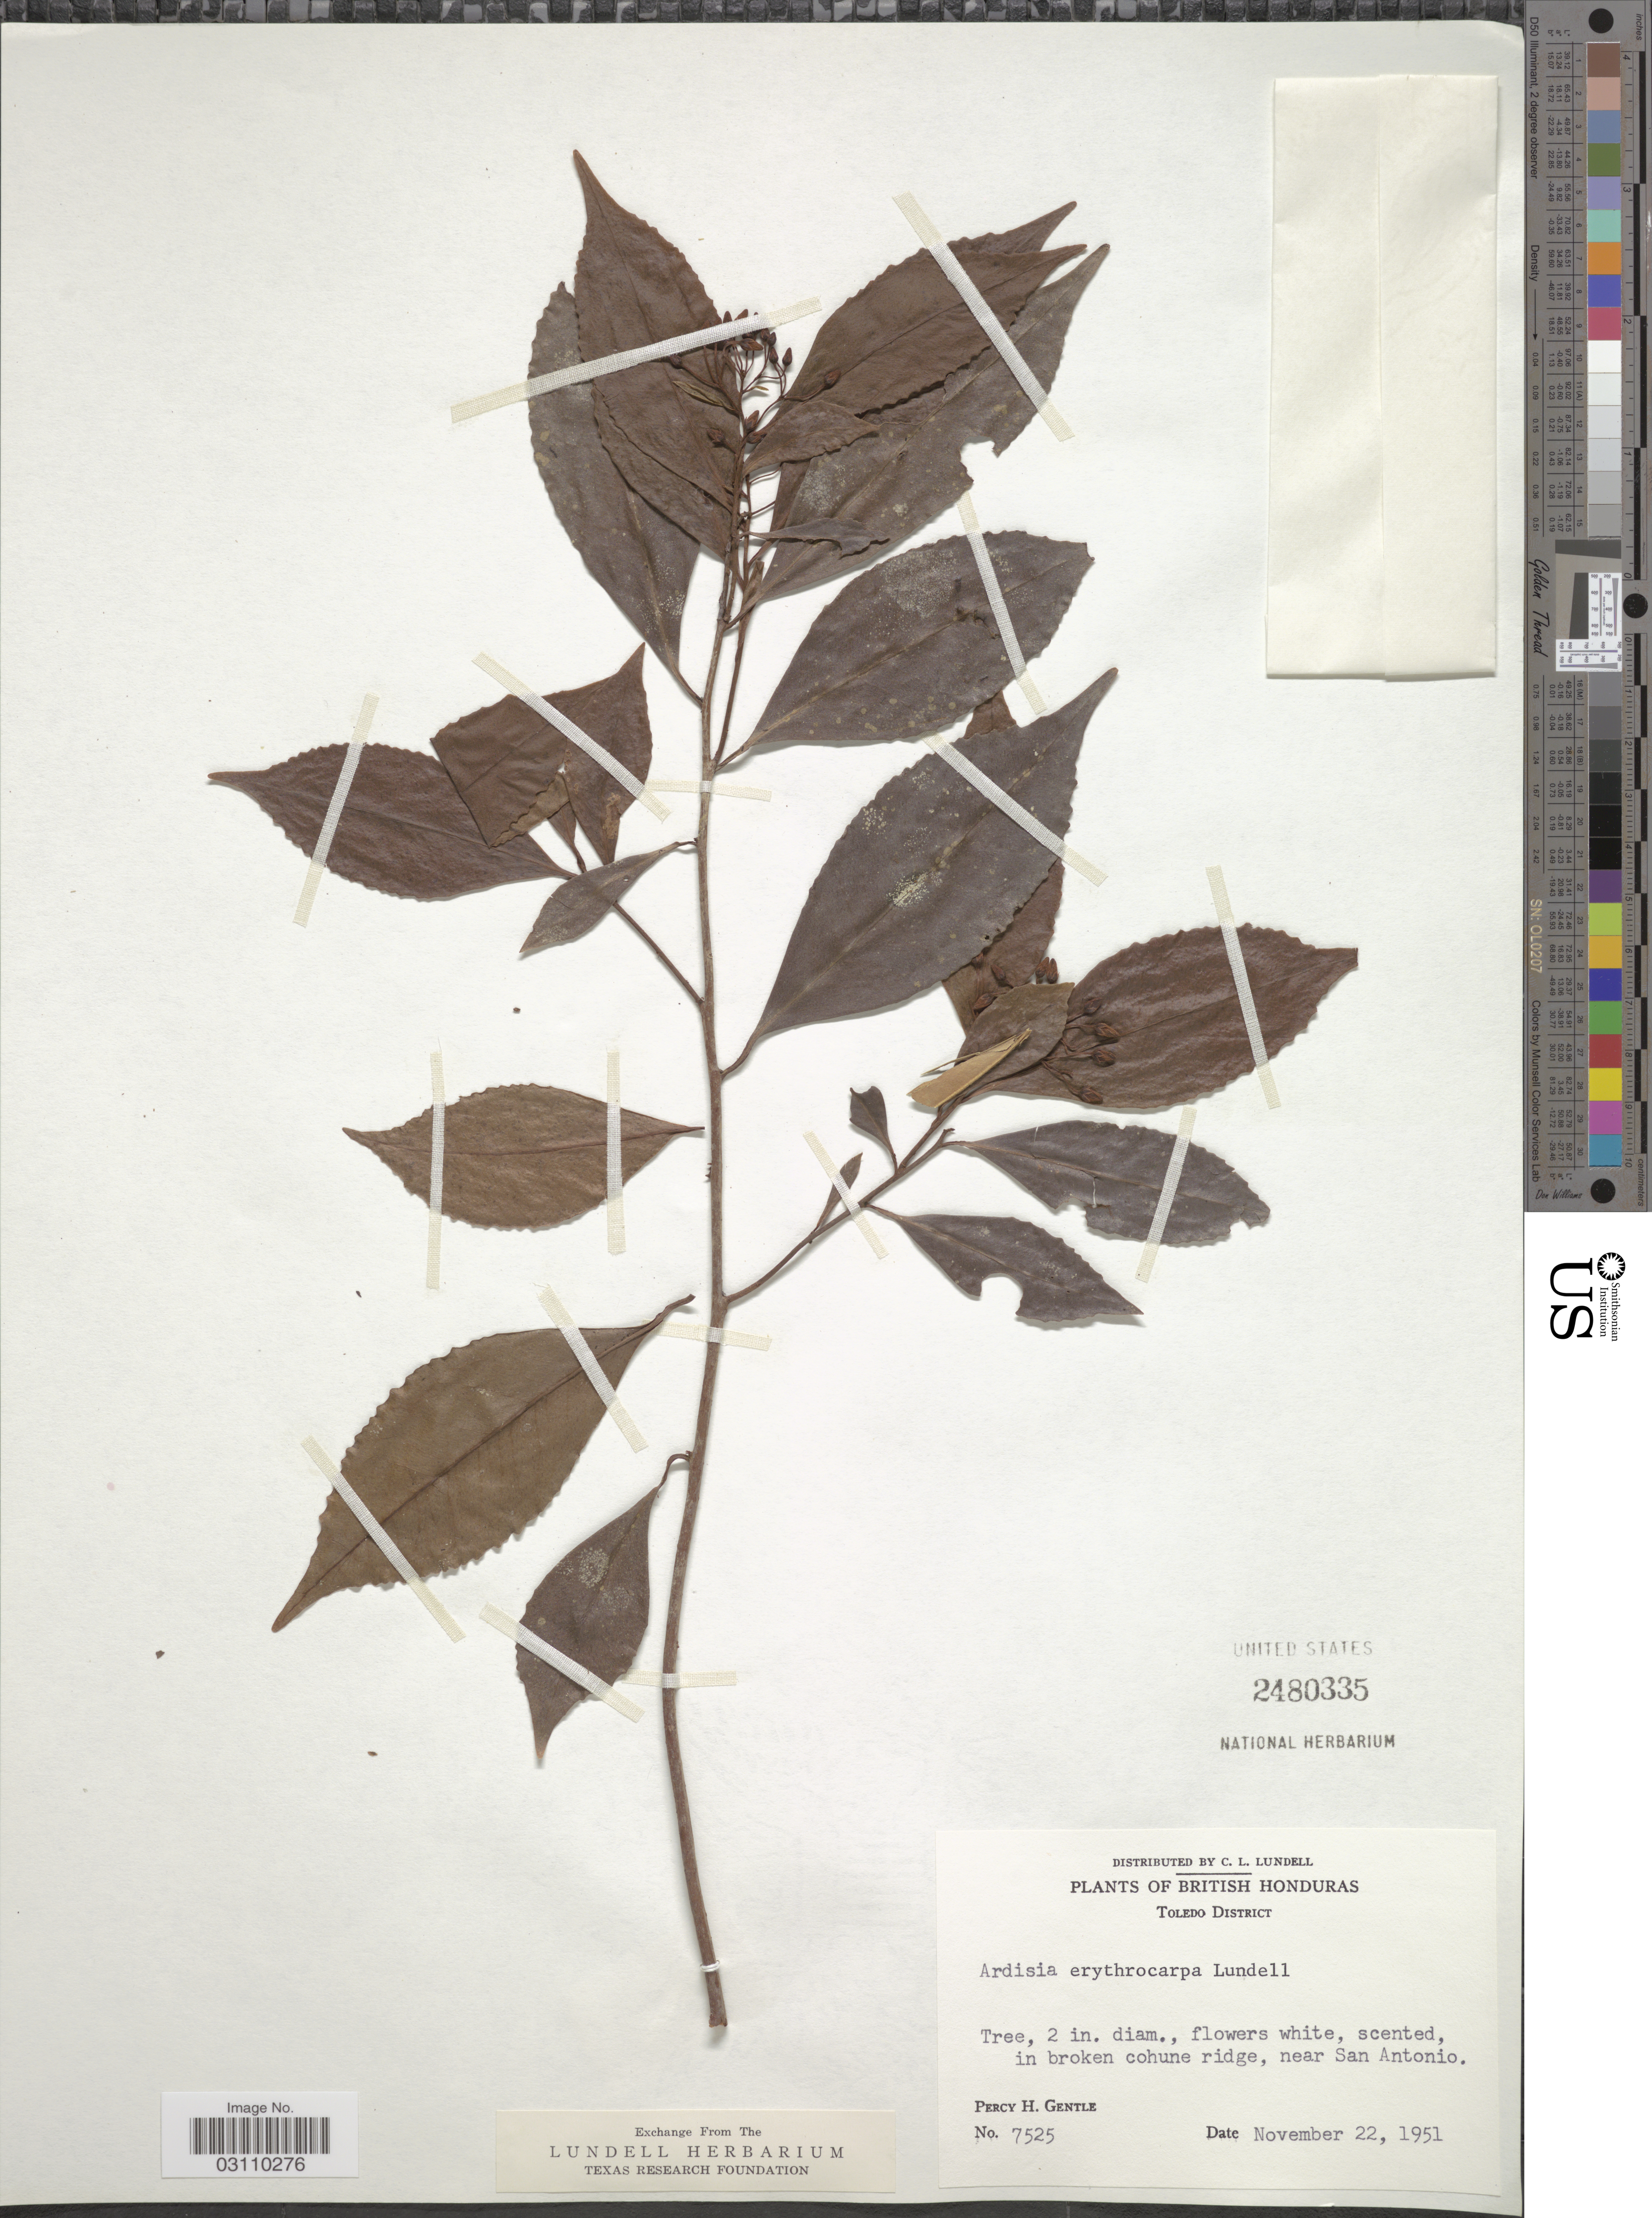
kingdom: Plantae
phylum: Tracheophyta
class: Magnoliopsida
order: Ericales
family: Primulaceae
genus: Ardisia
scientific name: Ardisia erythrocarpa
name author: Lundell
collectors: P. H. Gentle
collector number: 7525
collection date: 1951-11-22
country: Belize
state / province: Toledo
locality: British Honduras, Toledo District, in broken cohune ridge, near San Antonio.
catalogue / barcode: US 2480335